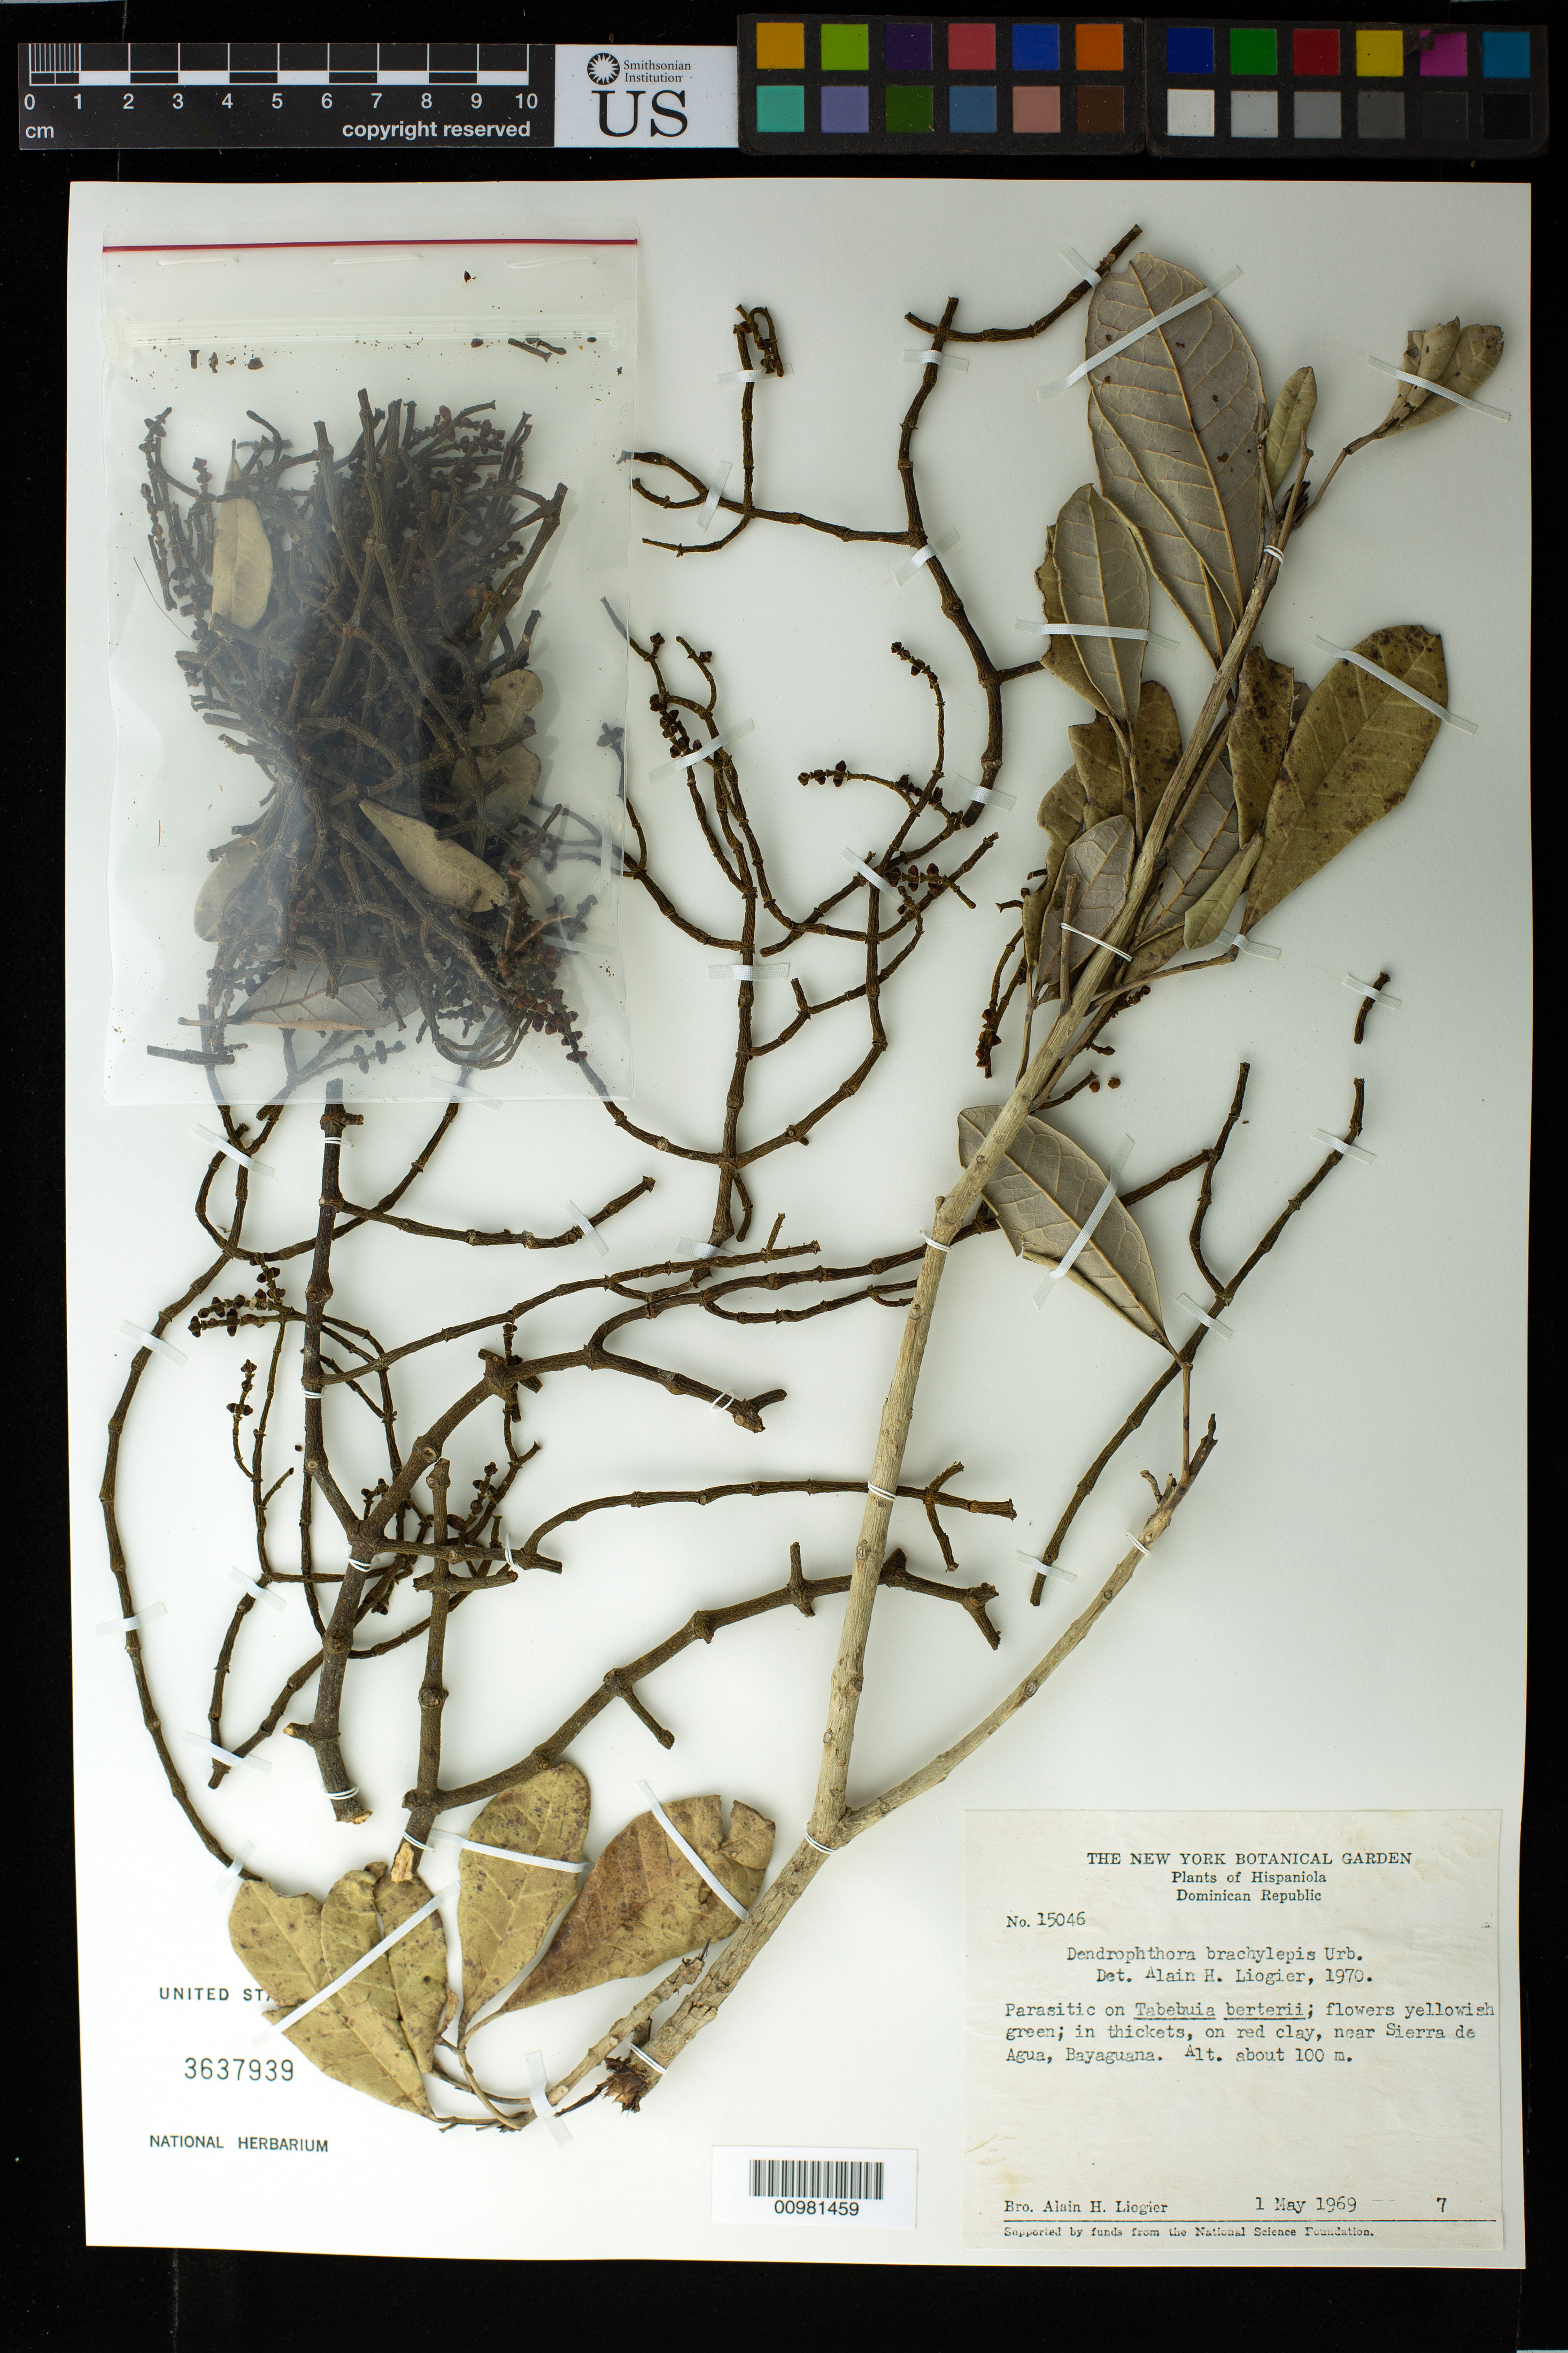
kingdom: Plantae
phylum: Tracheophyta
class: Magnoliopsida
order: Santalales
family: Viscaceae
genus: Dendrophthora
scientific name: Dendrophthora brachylepis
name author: Urb.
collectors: A. H. Liogier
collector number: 15046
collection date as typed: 01 May 1969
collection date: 1969-05-01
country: Dominican Republic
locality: Near Sierra de Agua, Bayaguana.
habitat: In thickets on red clay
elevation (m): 100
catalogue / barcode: US 3637939